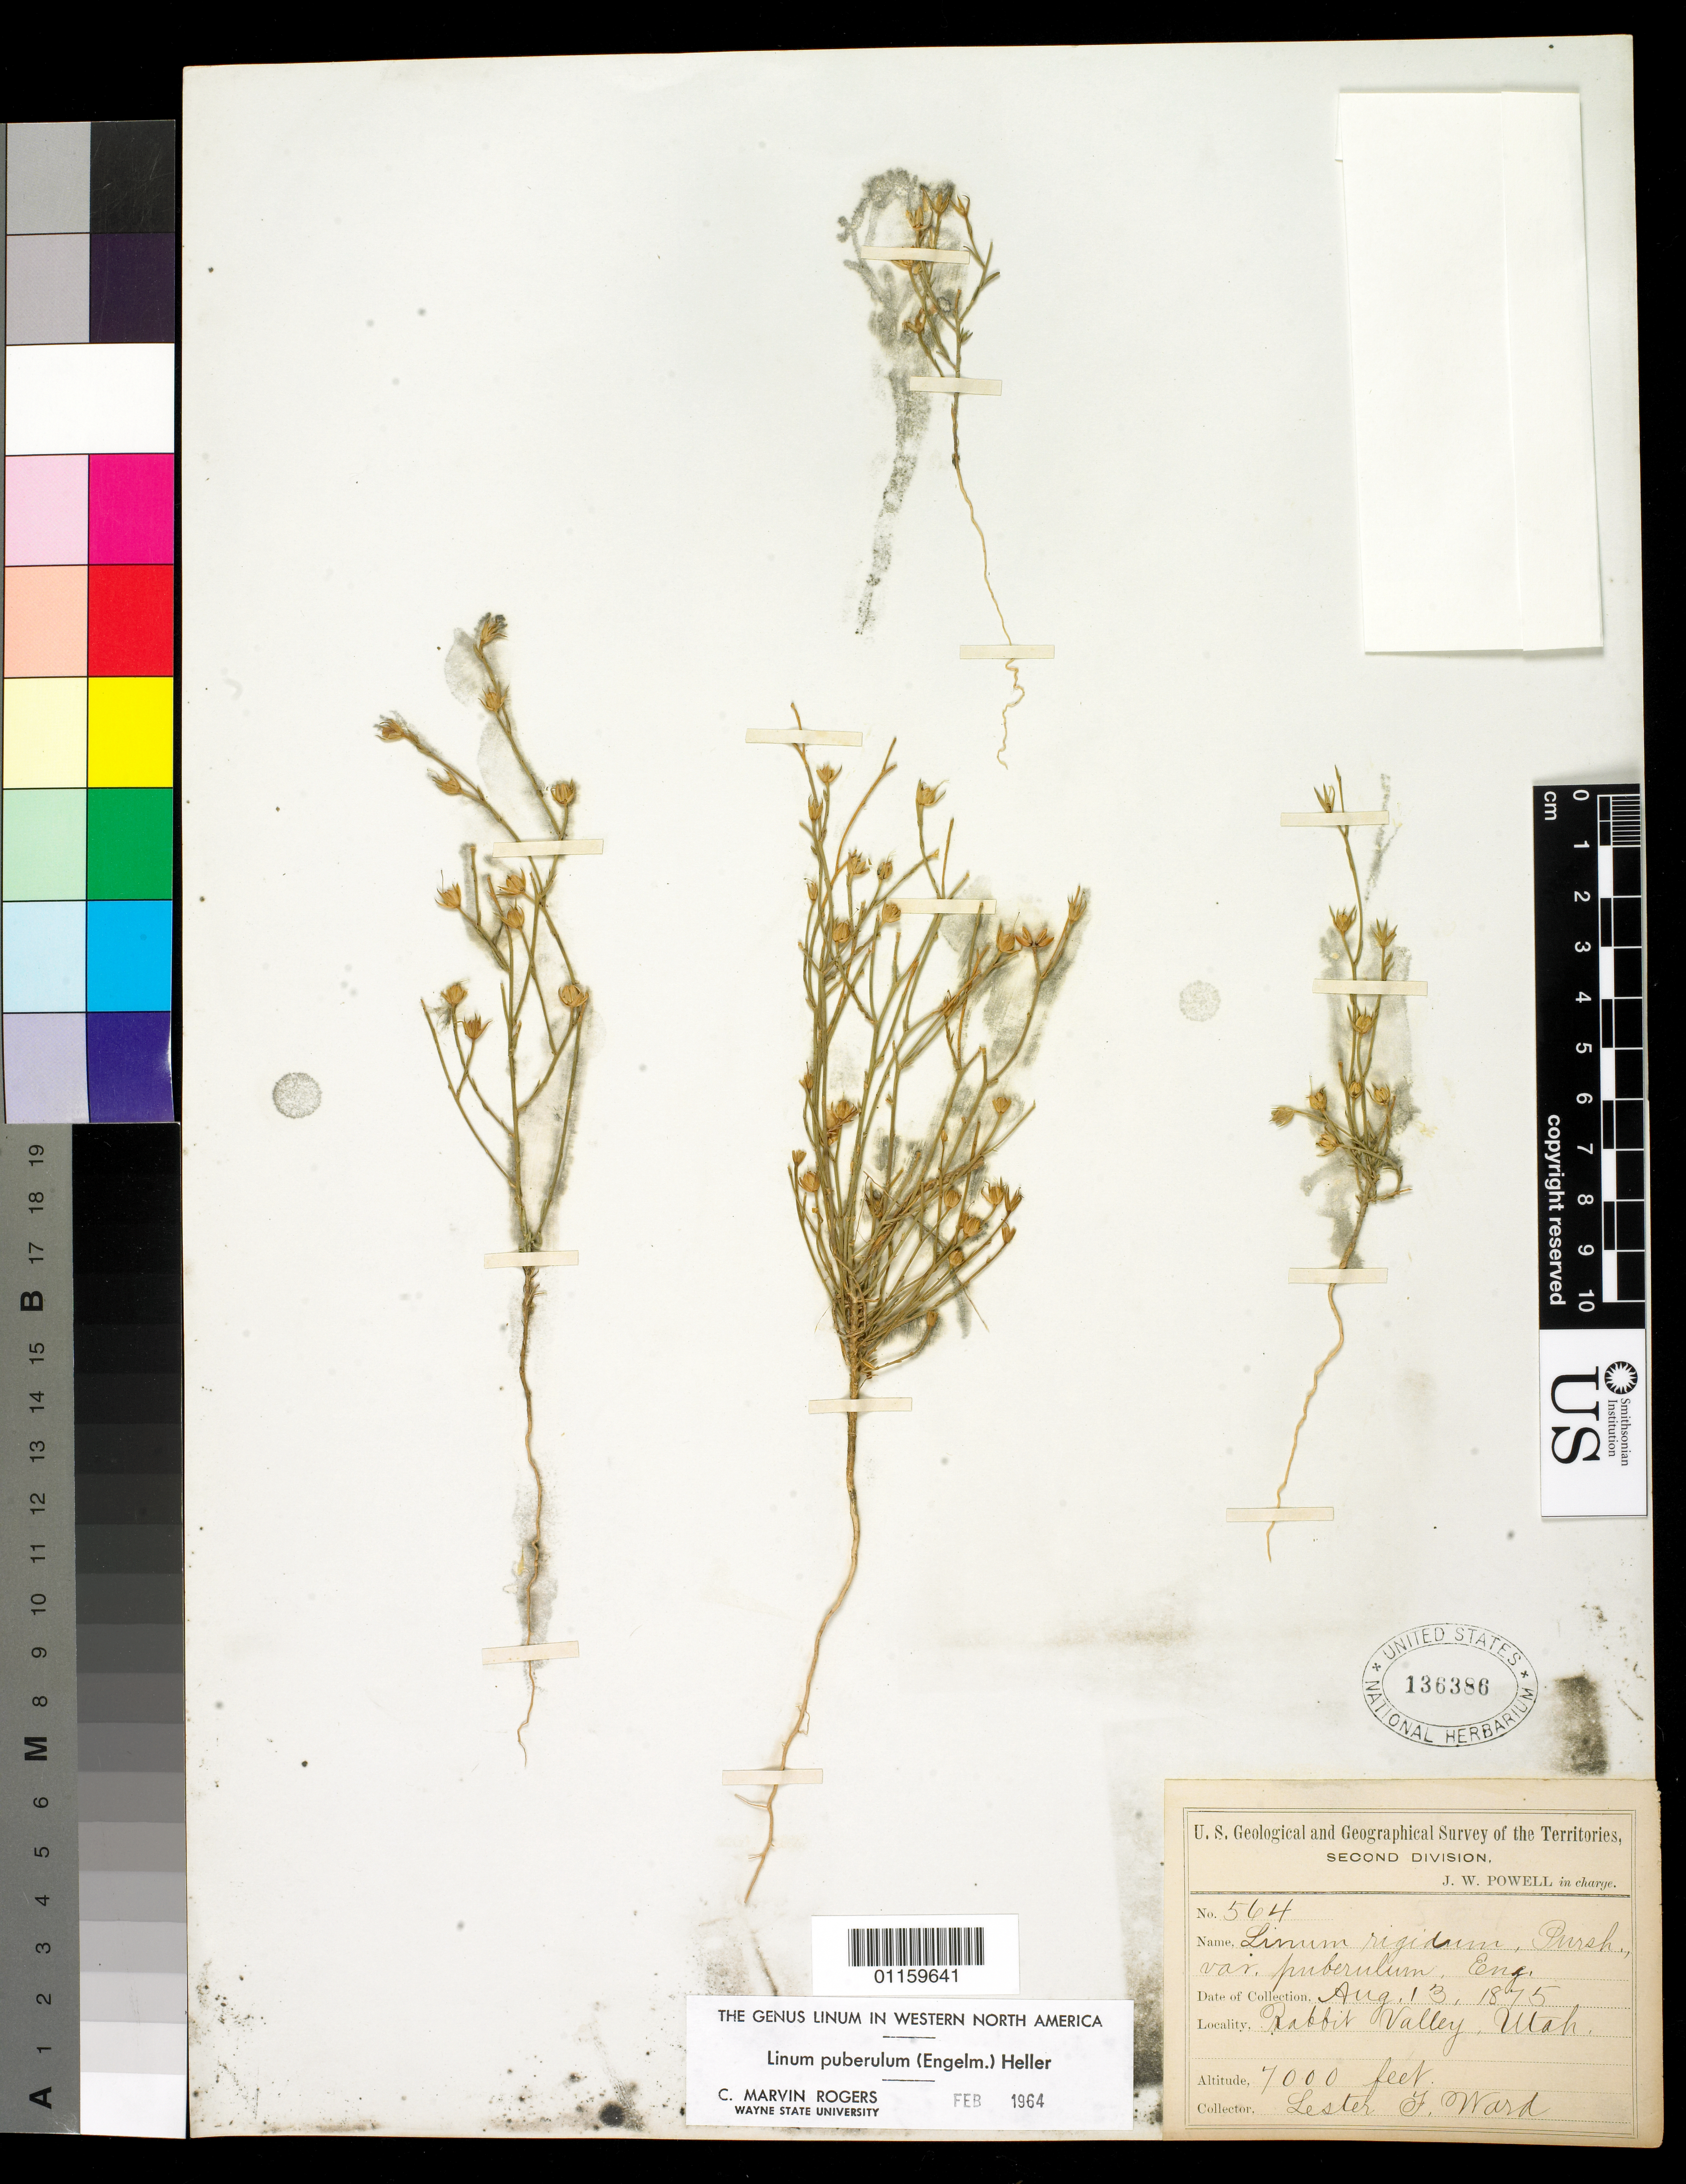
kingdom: Plantae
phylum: Tracheophyta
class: Magnoliopsida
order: Malpighiales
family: Linaceae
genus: Linum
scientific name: Linum puberulum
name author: (Engelm.) A. Heller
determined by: Rogers, C. M.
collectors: L. F. Ward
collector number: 564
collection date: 1875-08-13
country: United States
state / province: Utah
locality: Rabbit Valley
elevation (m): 2134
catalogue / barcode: US 136386